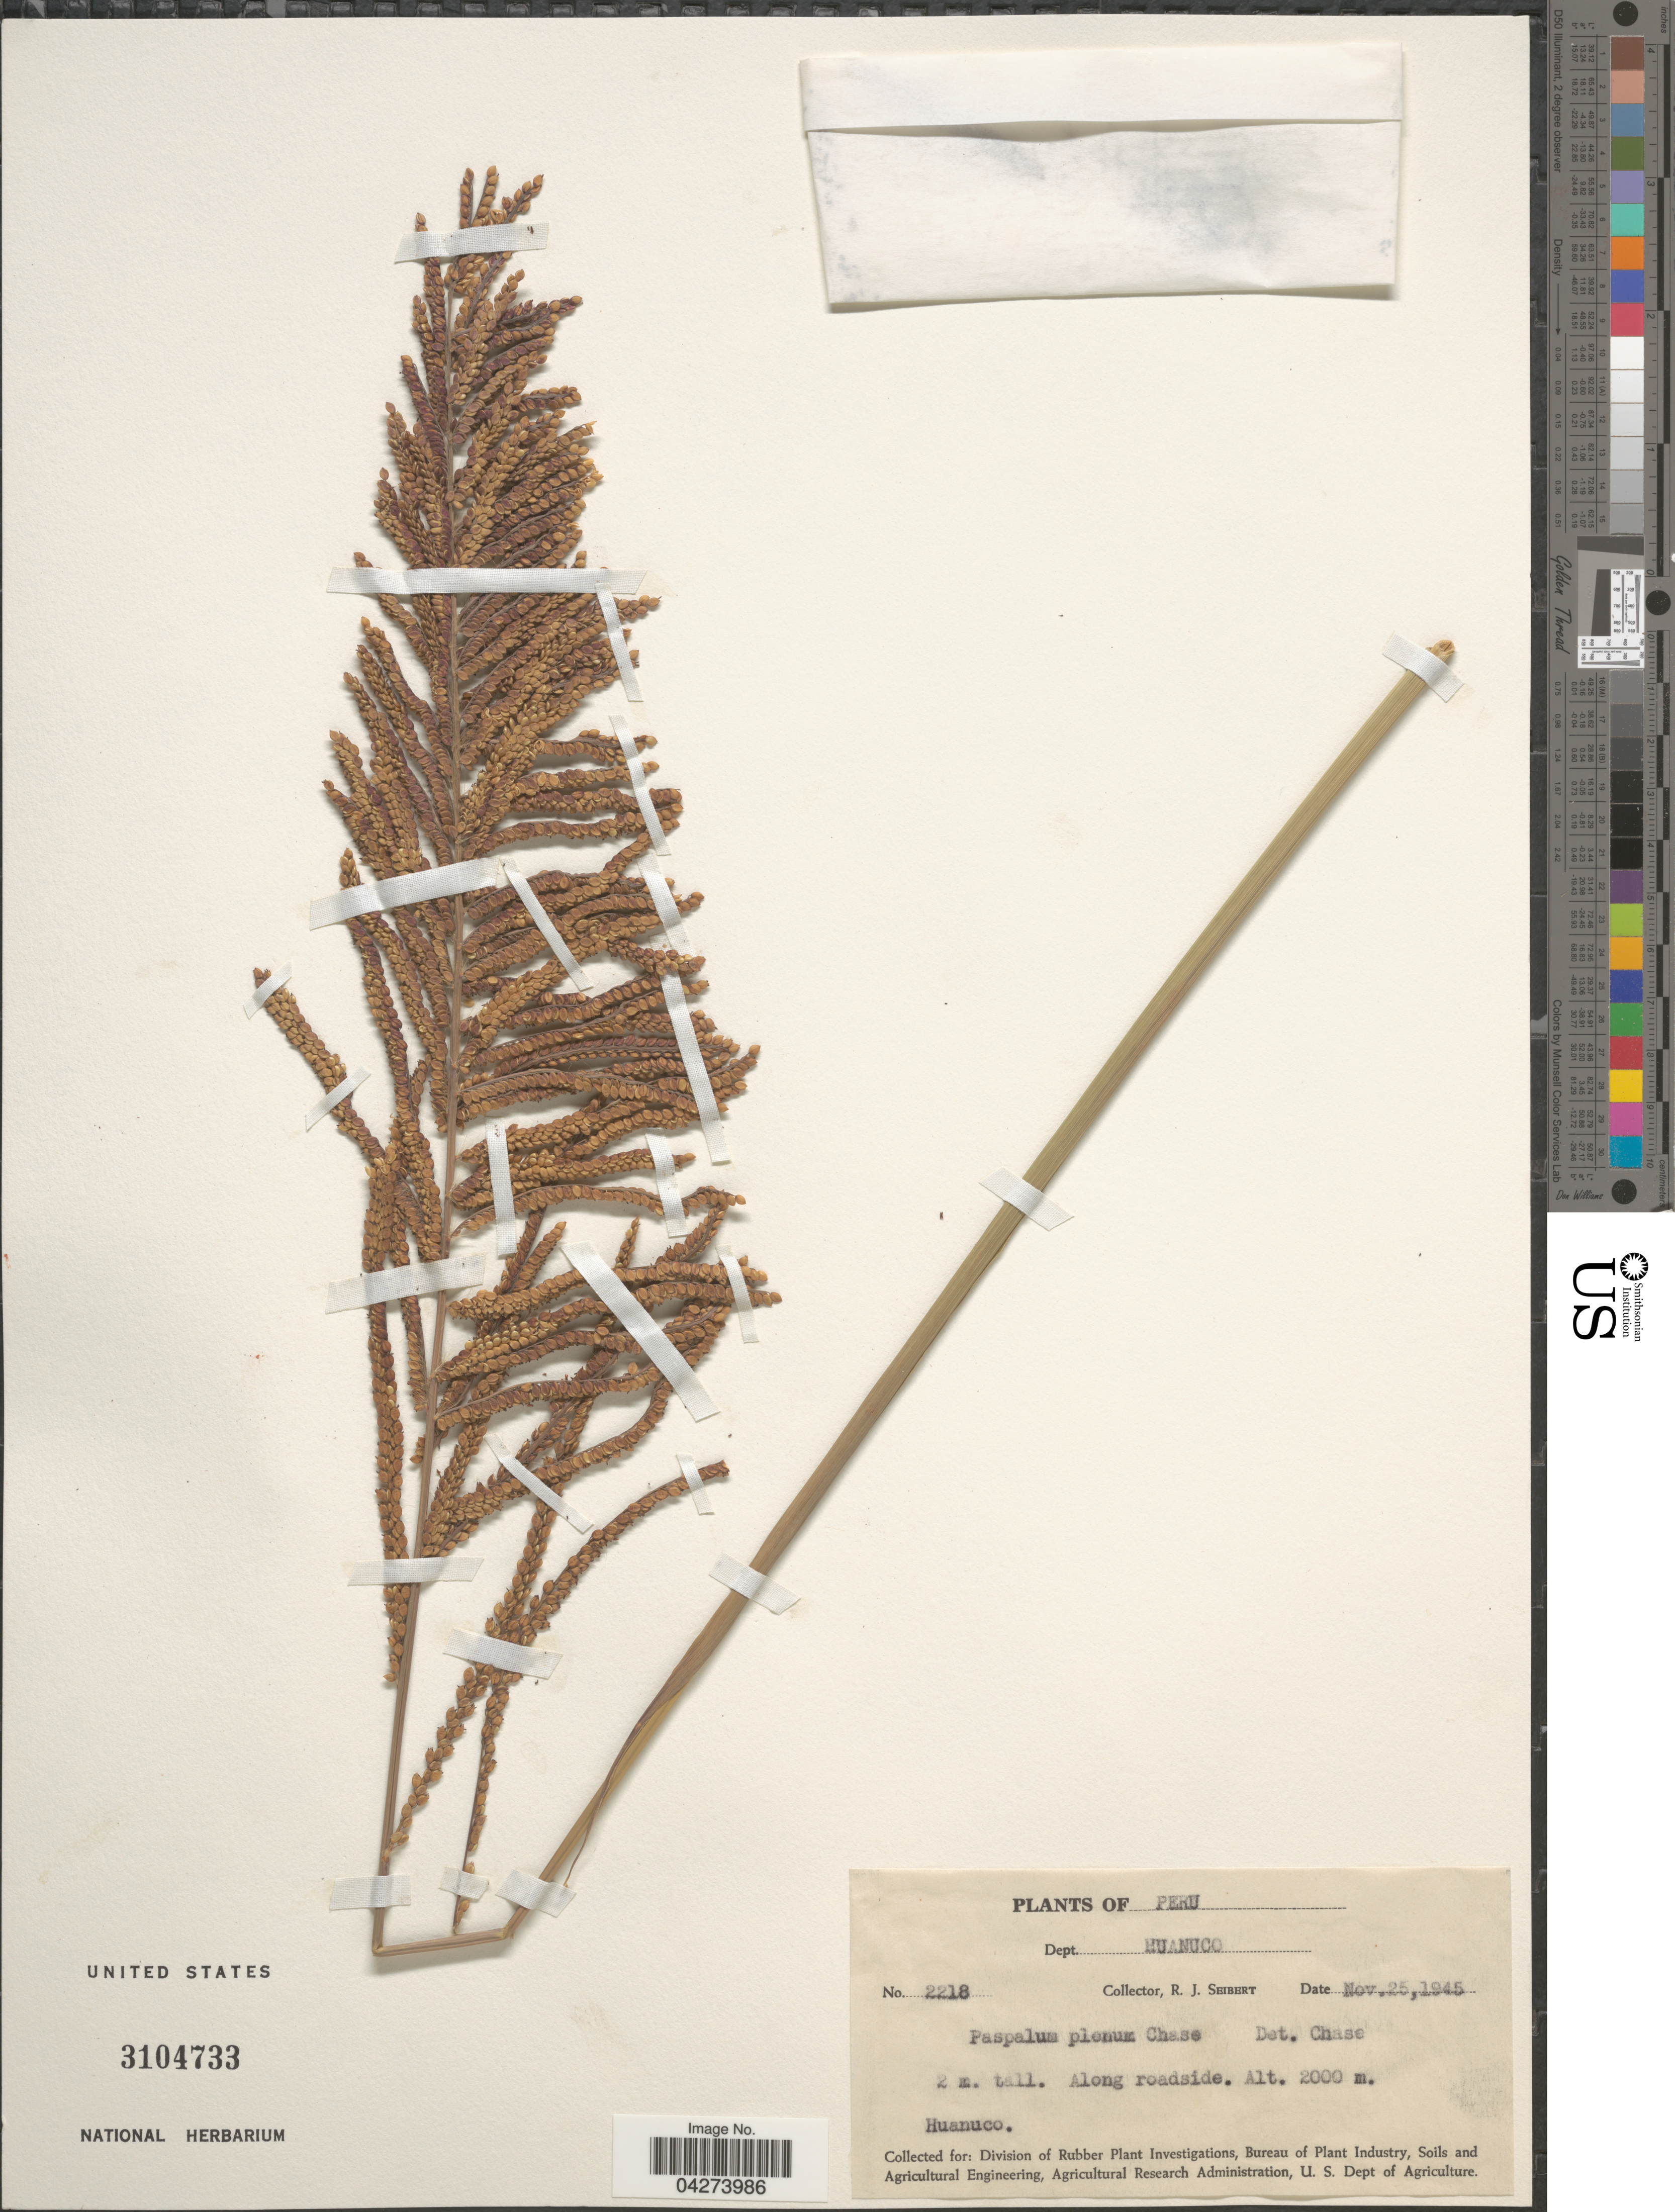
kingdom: Plantae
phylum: Tracheophyta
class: Liliopsida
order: Poales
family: Poaceae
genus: Paspalum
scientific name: Paspalum plenum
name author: Chase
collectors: R. J. Seibert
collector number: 2218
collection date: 1945-11-25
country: Peru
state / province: Huánuco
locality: Dept. Huanuco. Along roadside.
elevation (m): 2000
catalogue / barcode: US 3104733